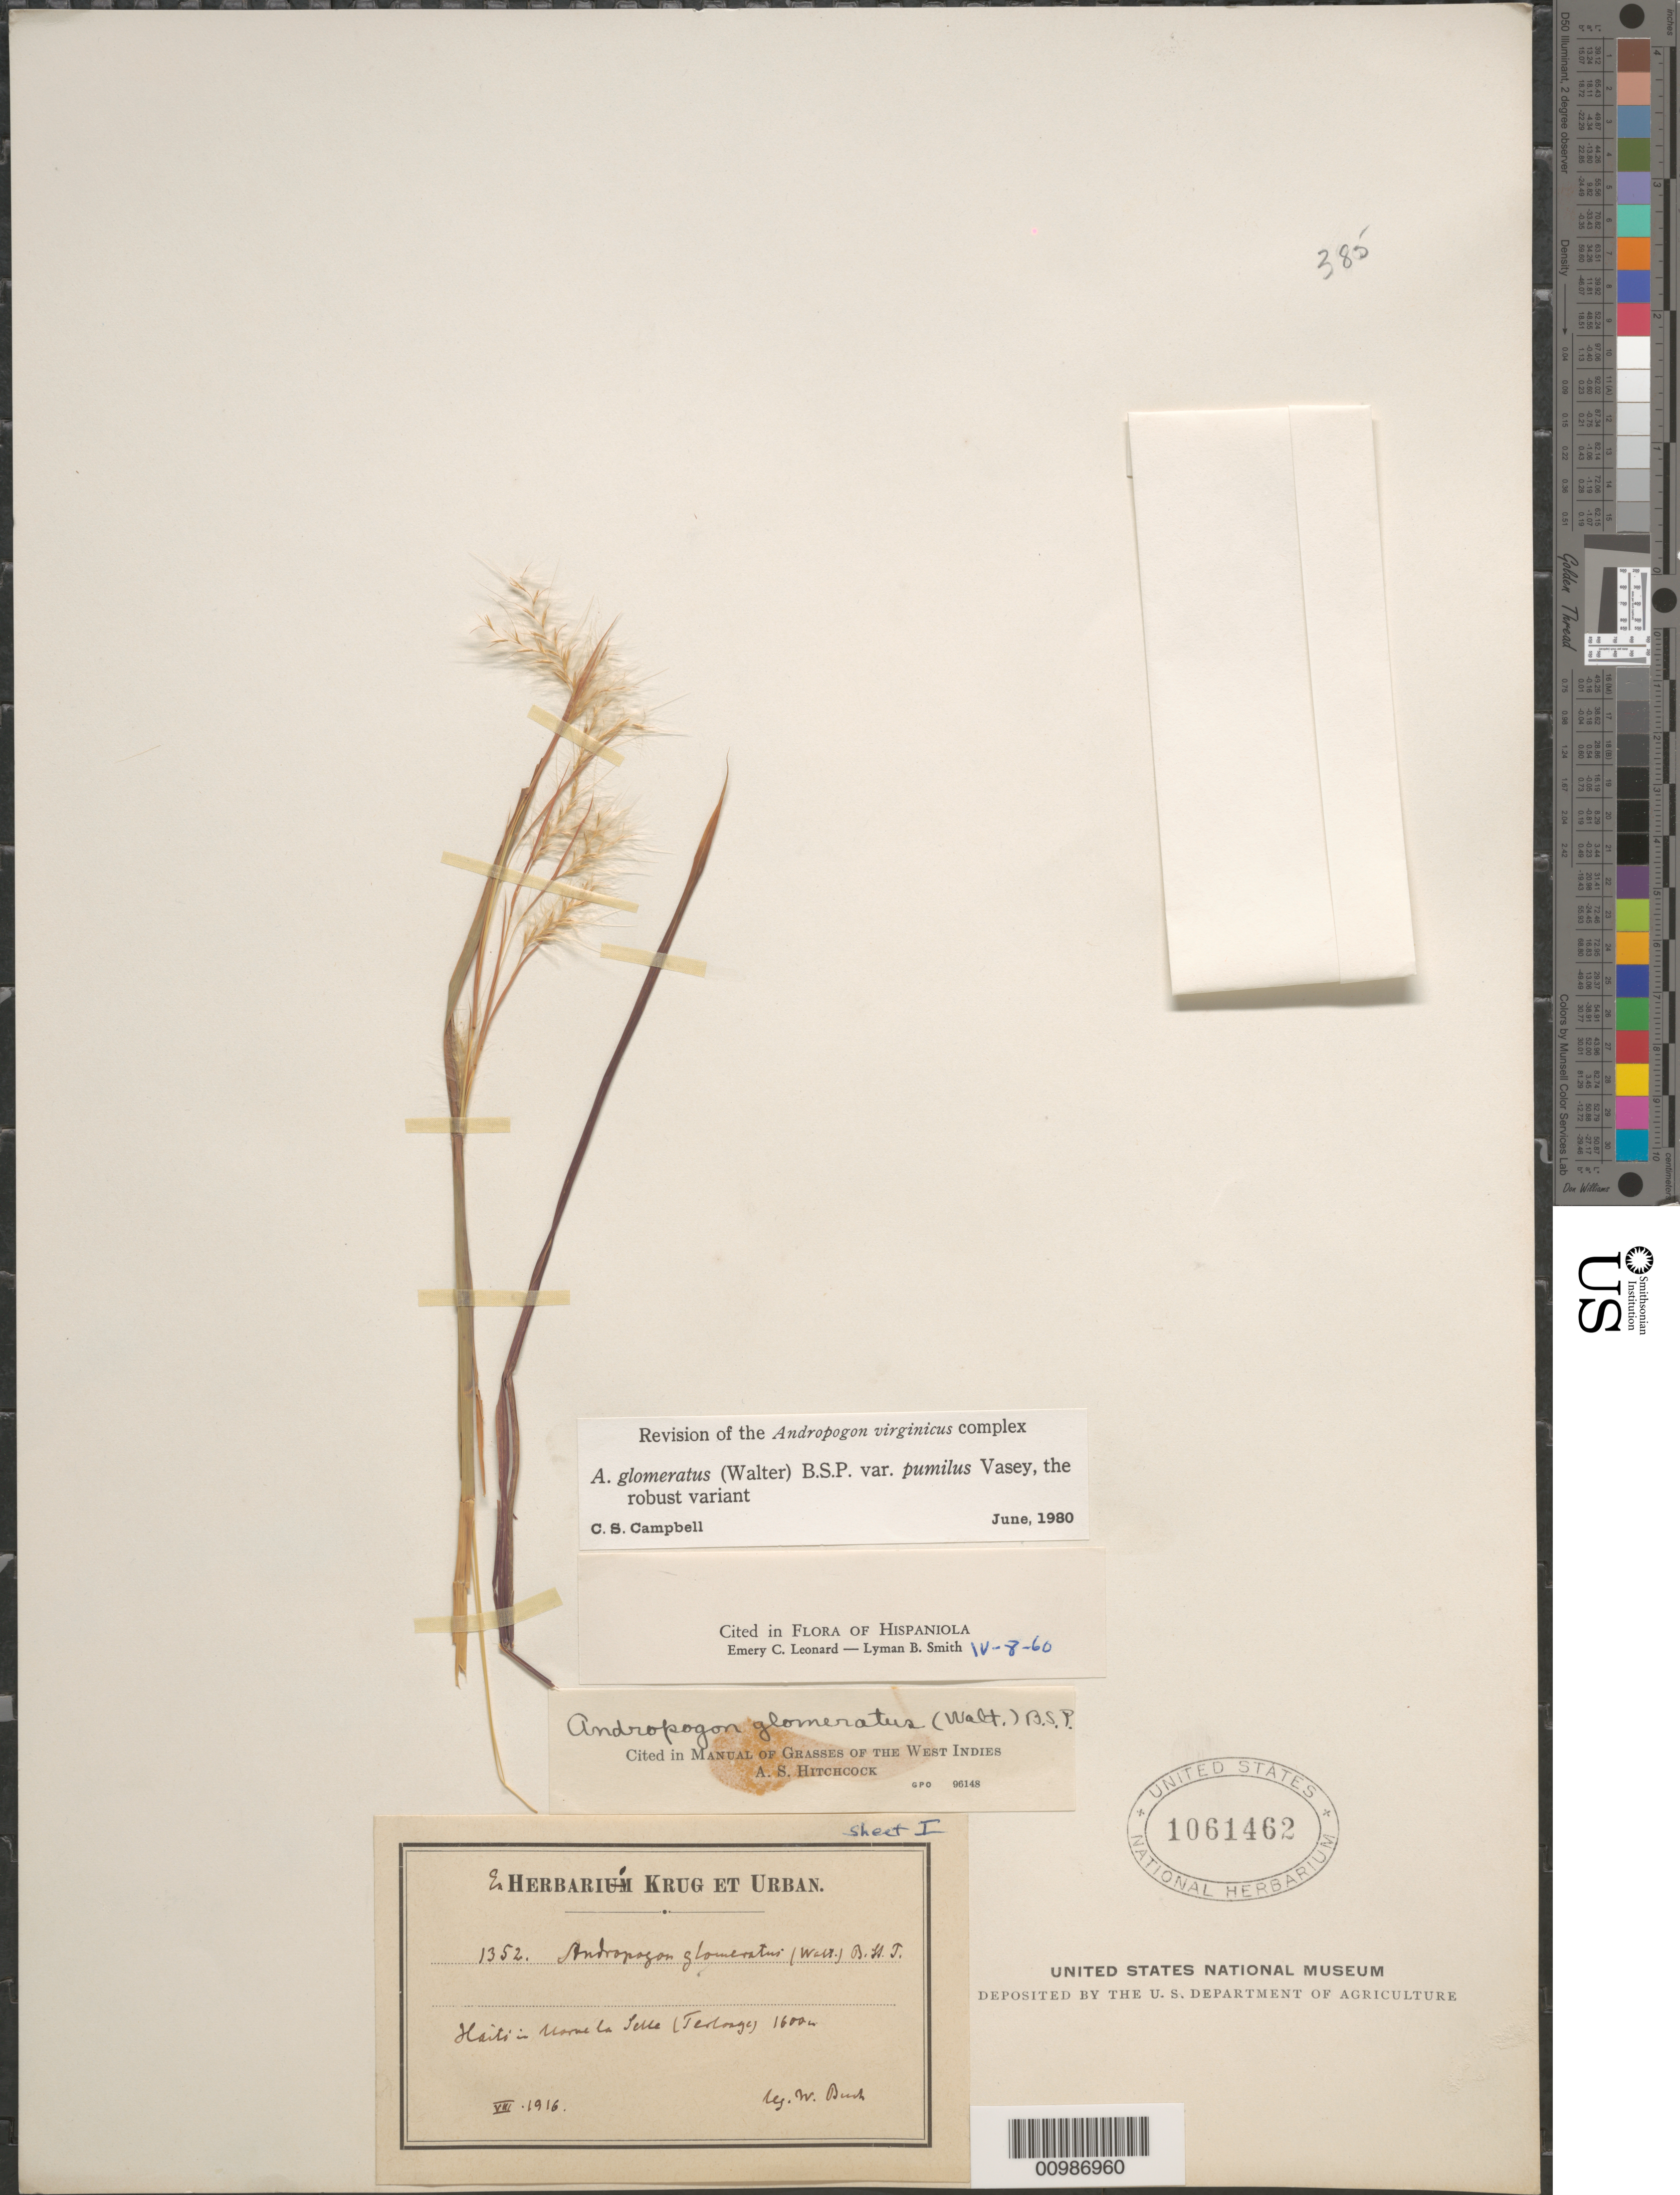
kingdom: Plantae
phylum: Tracheophyta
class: Liliopsida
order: Poales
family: Poaceae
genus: Andropogon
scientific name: Andropogon glomeratus var. pumilus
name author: (Vasey) L.H. Dewey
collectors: W. Bush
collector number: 1352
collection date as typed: Aug 1916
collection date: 1916-08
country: Haiti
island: Hispaniola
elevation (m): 1600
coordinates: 0 N, 0 E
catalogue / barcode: US 1061462